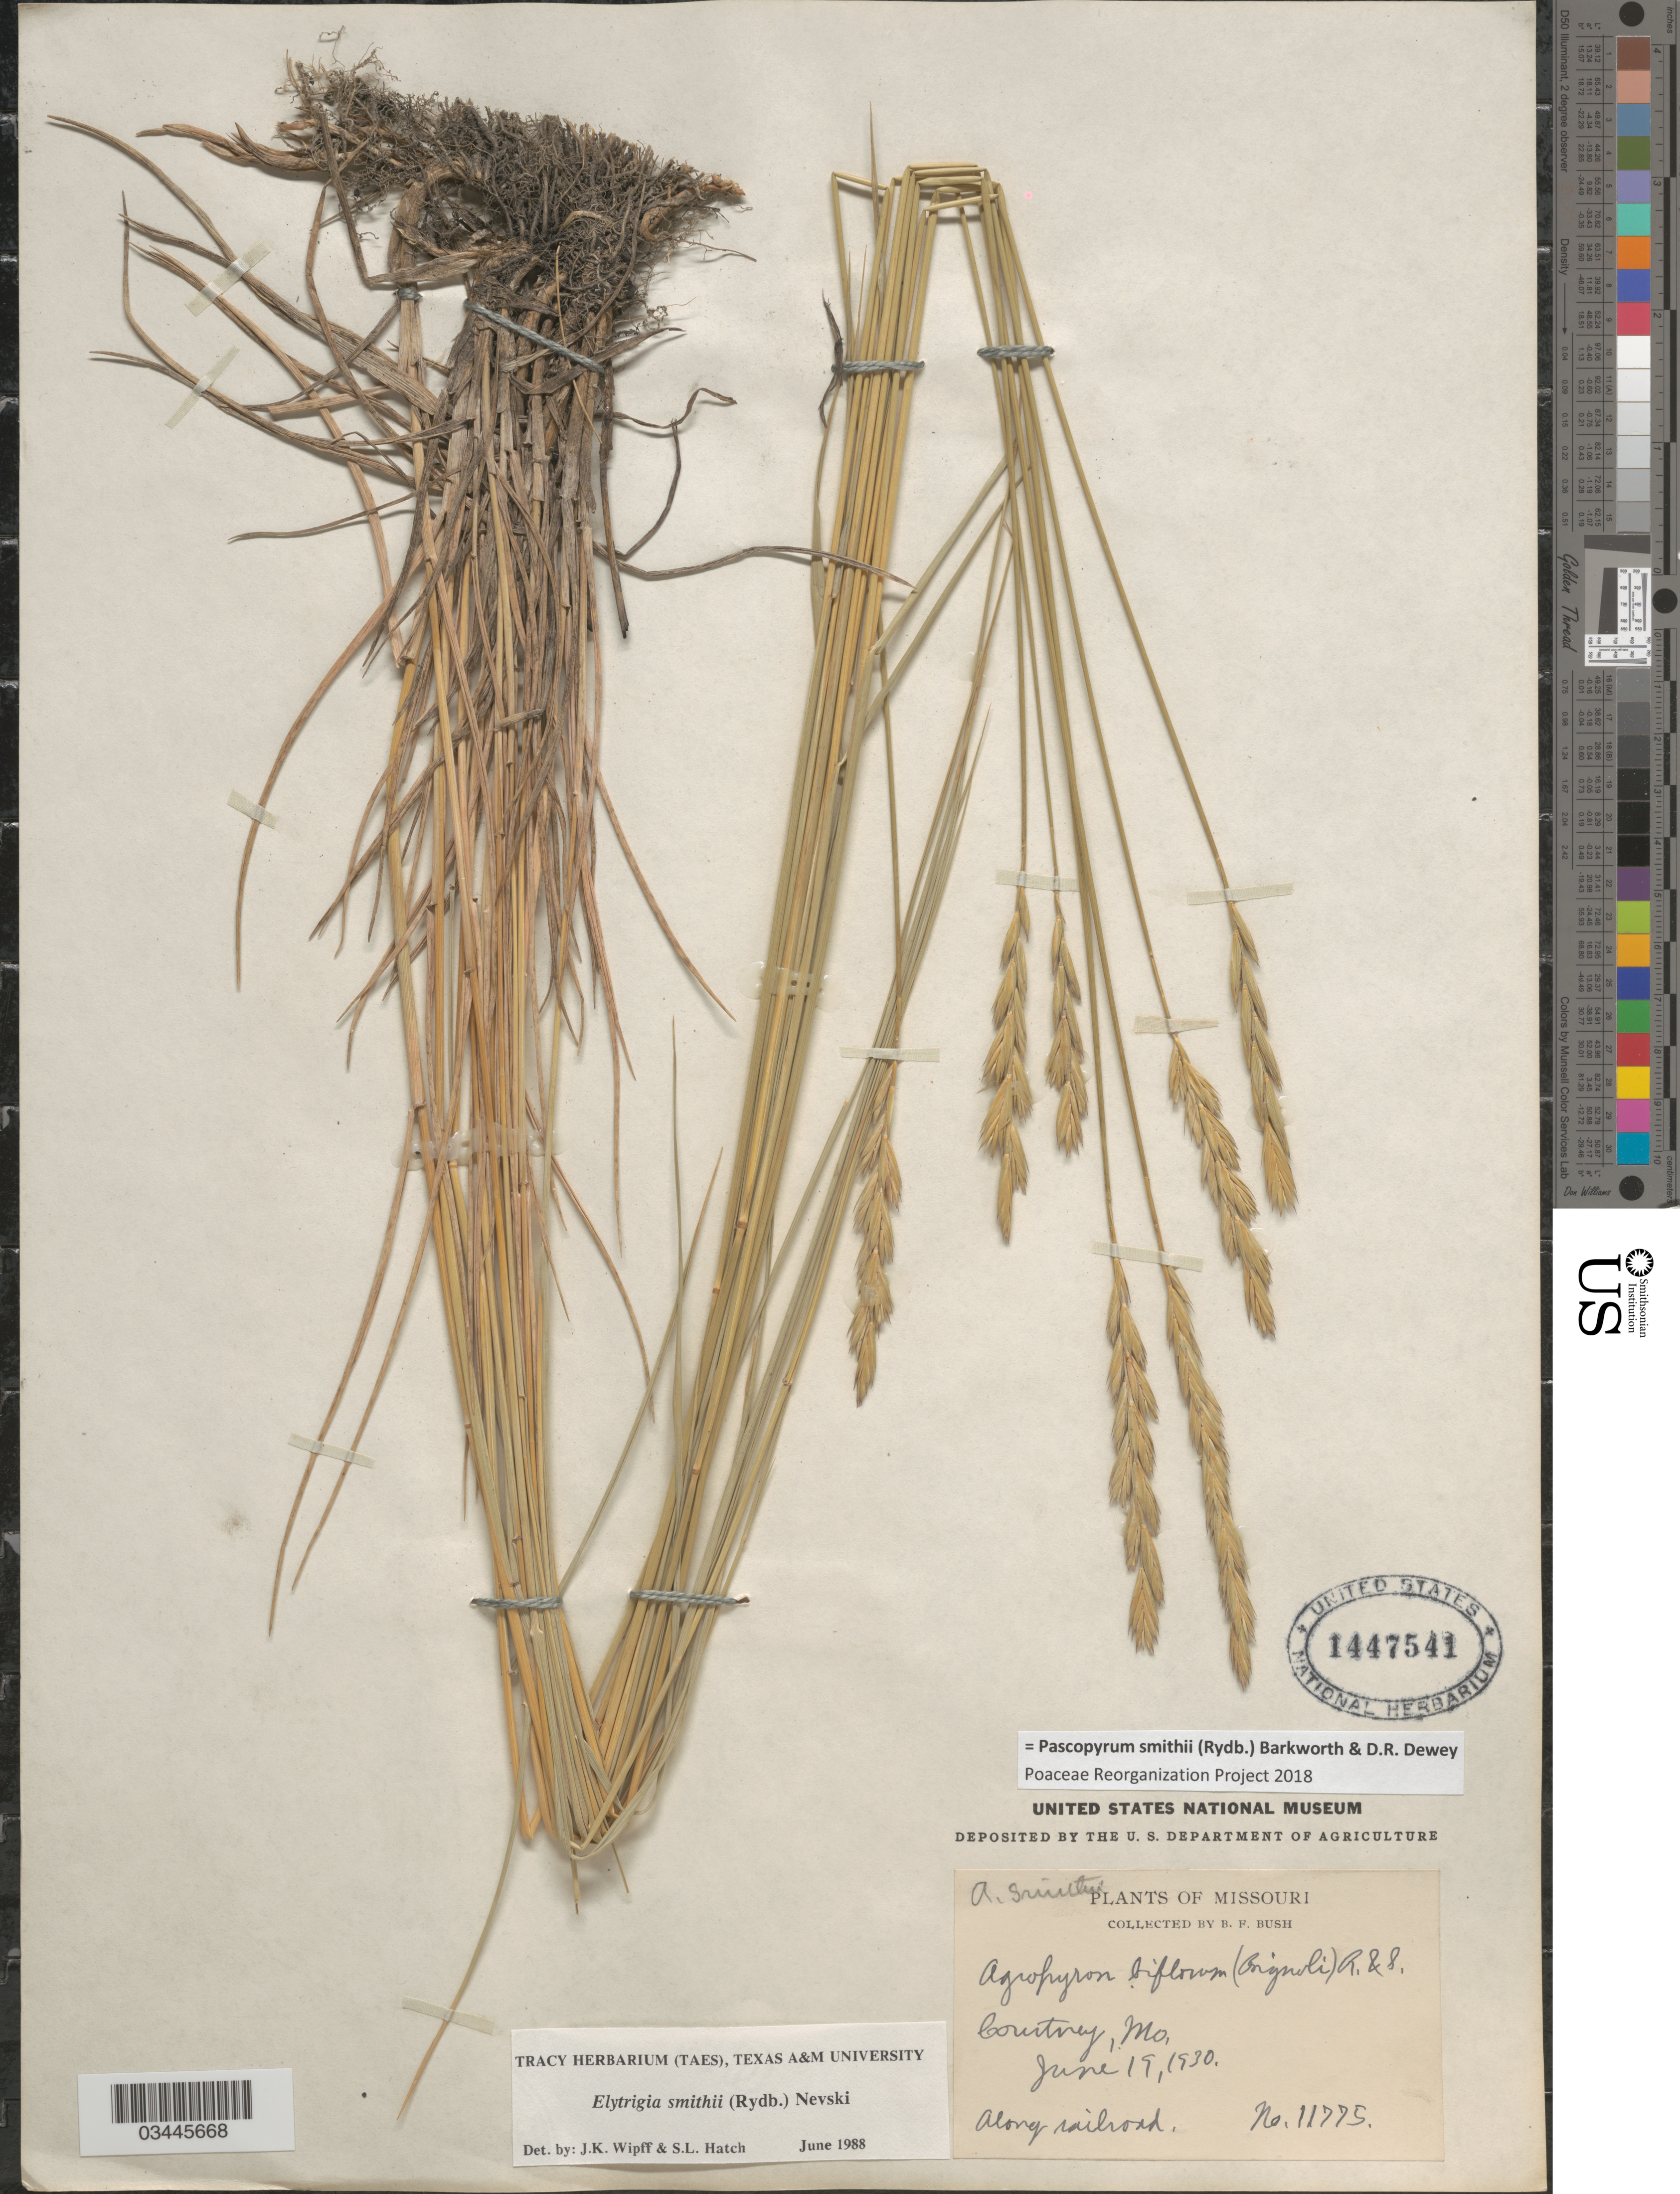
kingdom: Plantae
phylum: Tracheophyta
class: Liliopsida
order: Poales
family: Poaceae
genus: Pascopyrum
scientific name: Pascopyrum smithii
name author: (Rydb.) Barkworth & Dewey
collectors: B. F. Bush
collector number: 11775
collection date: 1930-06-19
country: United States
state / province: Missouri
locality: Courtney.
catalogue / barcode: US 1447541